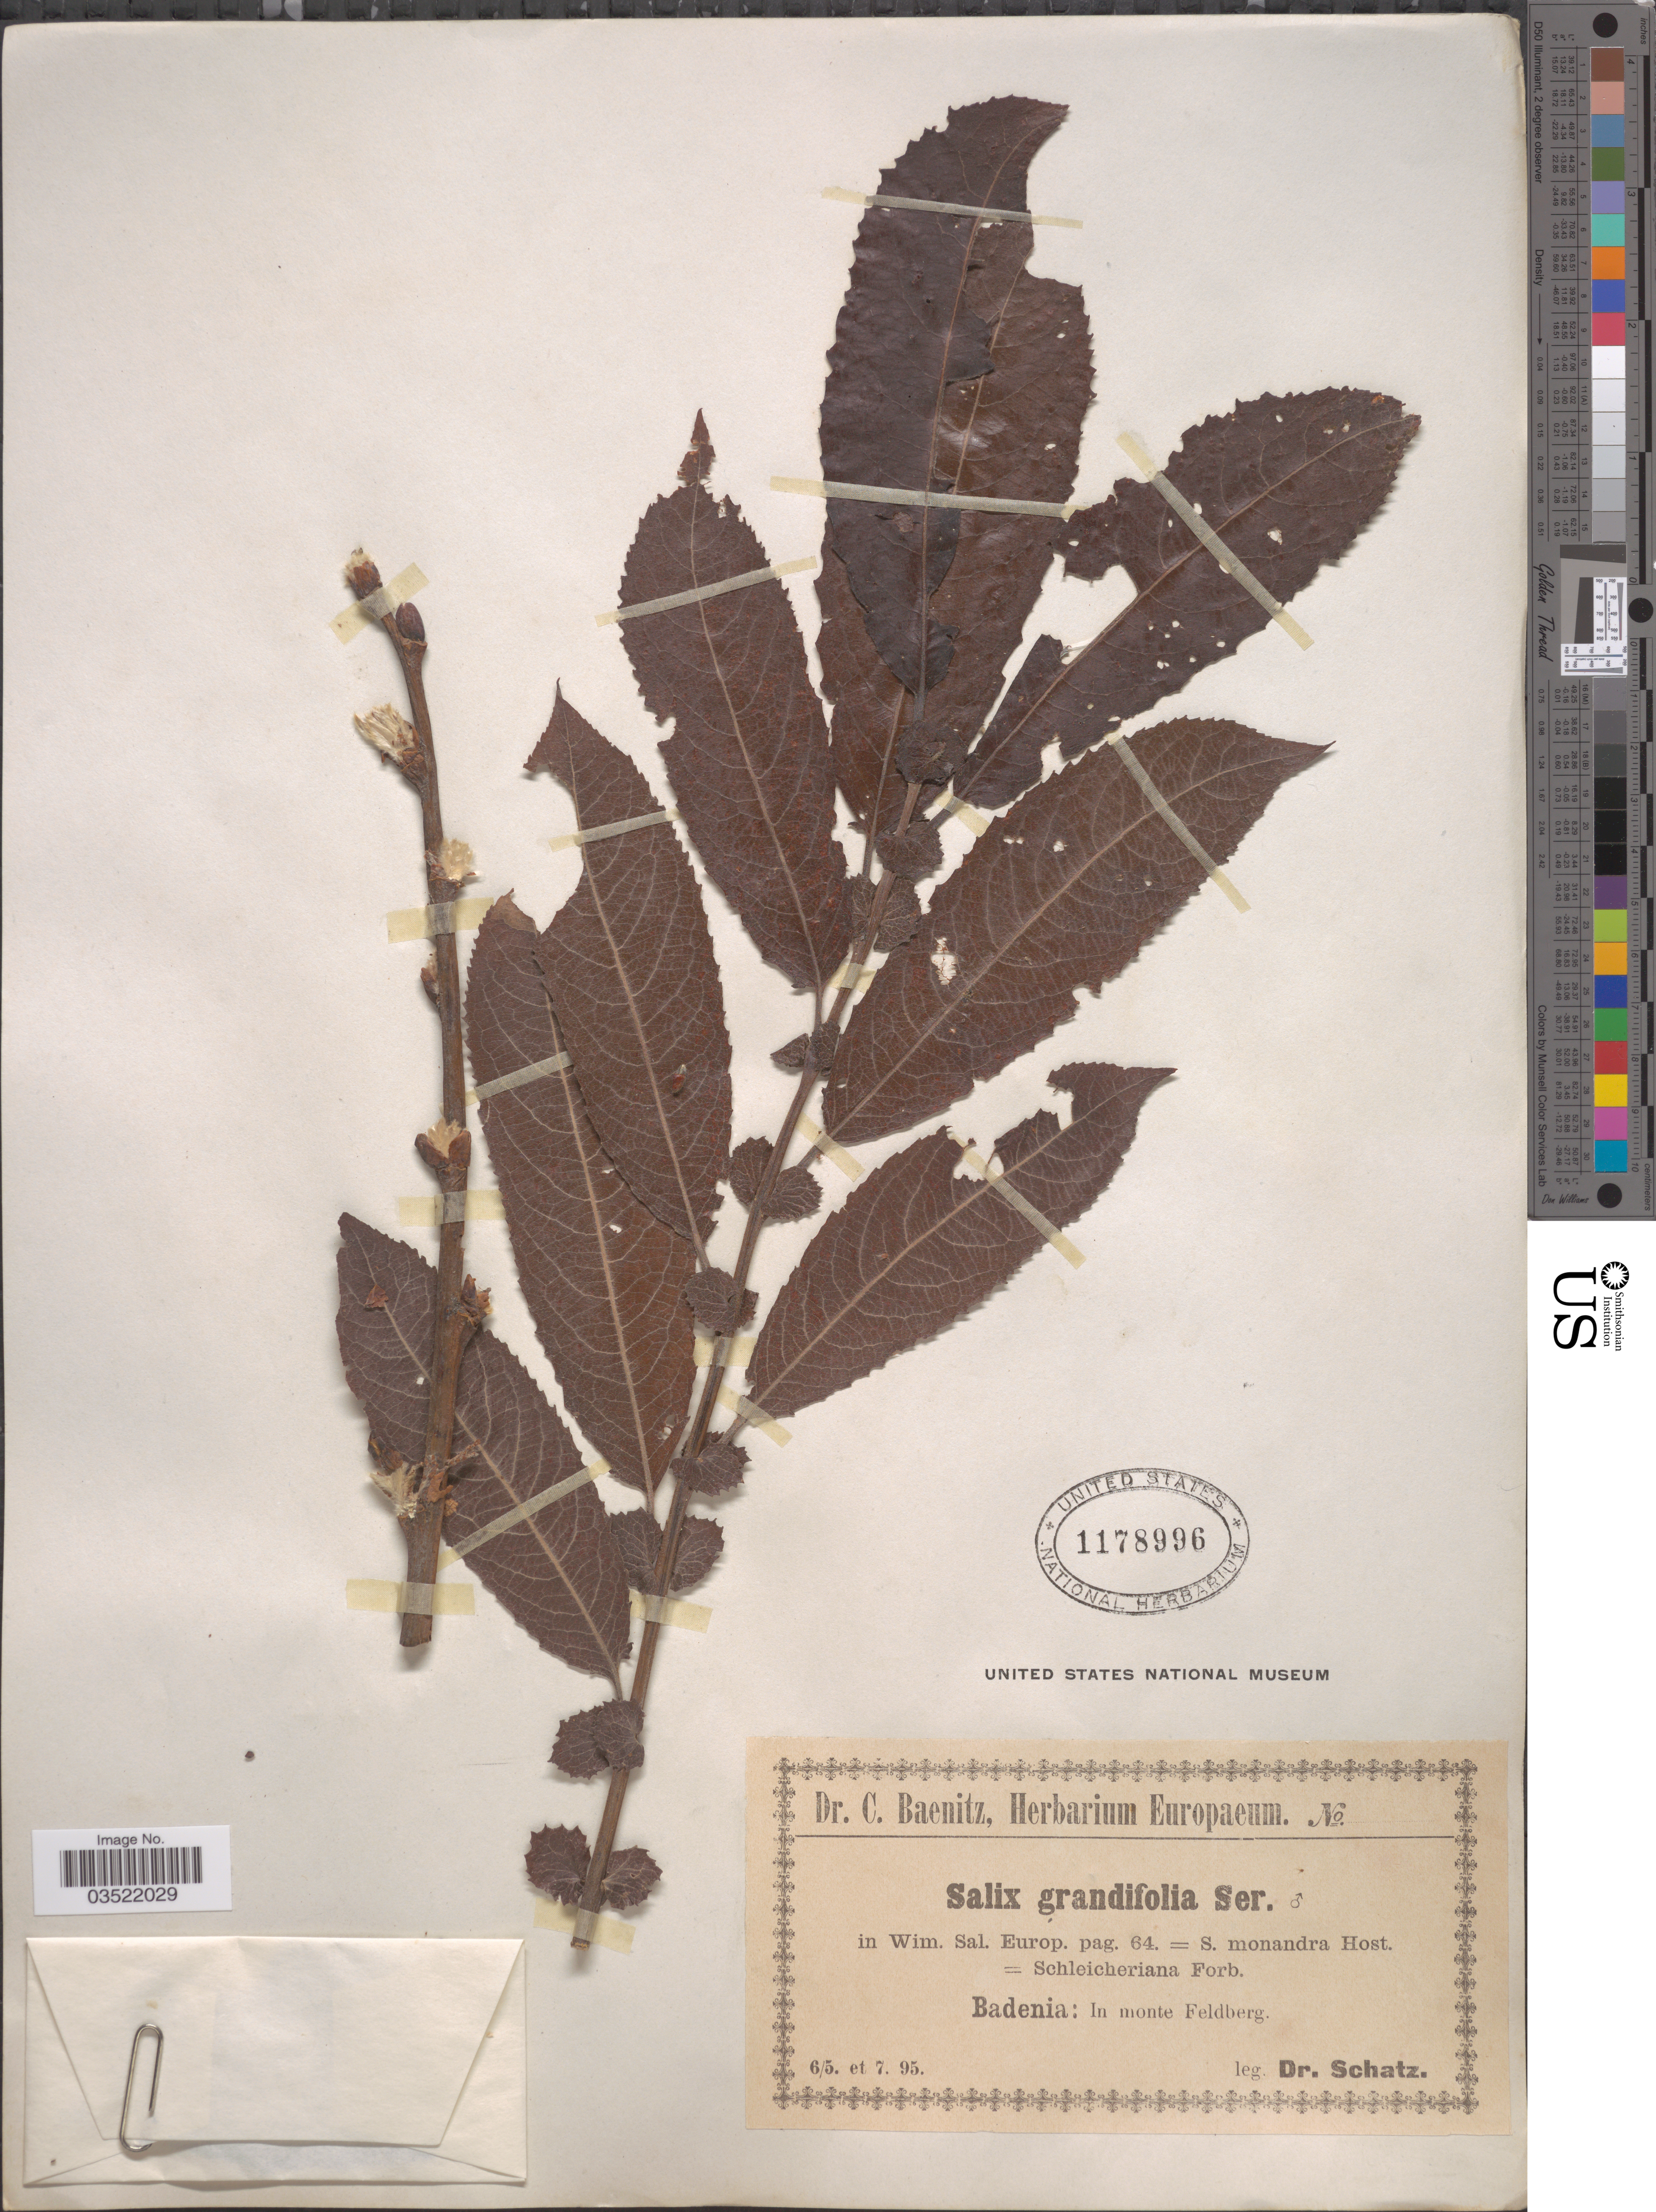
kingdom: Plantae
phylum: Tracheophyta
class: Magnoliopsida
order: Malpighiales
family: Salicaceae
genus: Salix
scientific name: Salix grandifolia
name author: Ser.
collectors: Schatz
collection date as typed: Transcribed d/m/y: 6/5/95 to /7/95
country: Germany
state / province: Baden-Württemberg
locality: Badenia: In monte Feldberg.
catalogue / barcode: US 1178996